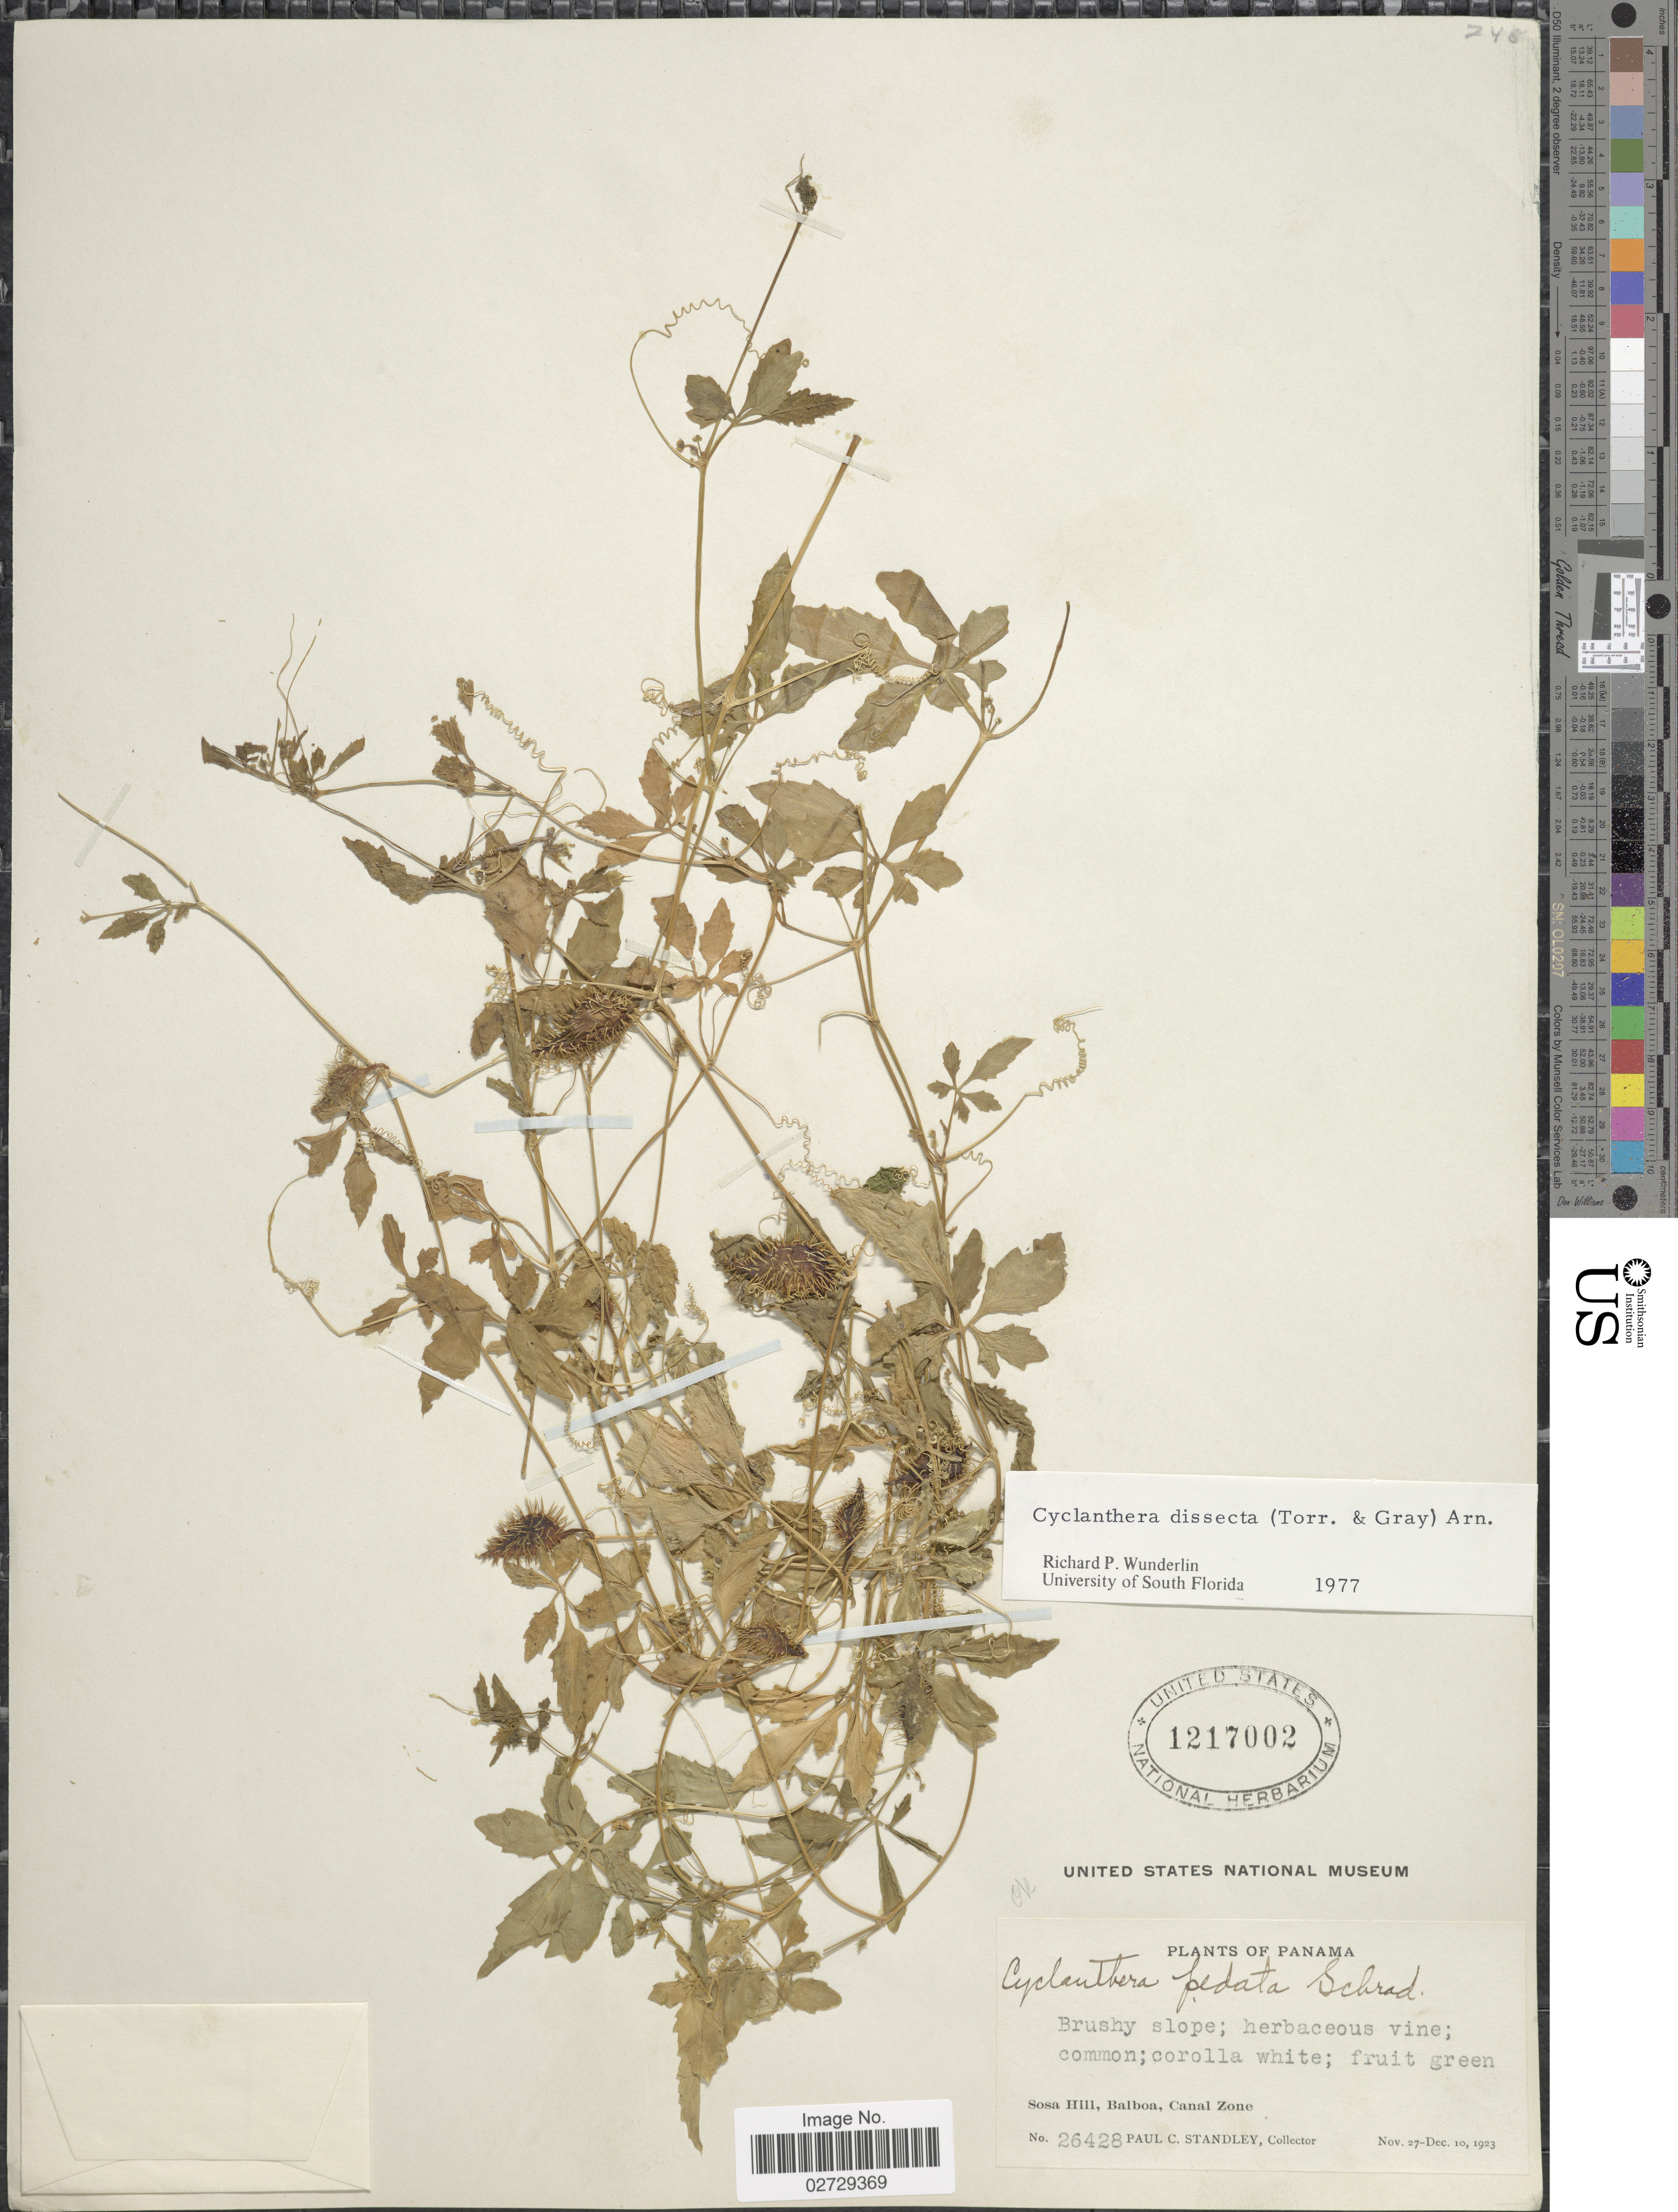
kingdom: Plantae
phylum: Tracheophyta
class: Magnoliopsida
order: Cucurbitales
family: Cucurbitaceae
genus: Cyclanthera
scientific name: Cyclanthera dissecta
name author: (Torr. & A. Gray) Arn.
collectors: P. C. Standley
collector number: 26428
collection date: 1923-11-27/1923-12-10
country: Panama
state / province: Colón / Panamá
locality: Sosa Hill, Balboa, Canal Zone.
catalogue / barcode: US 1217002